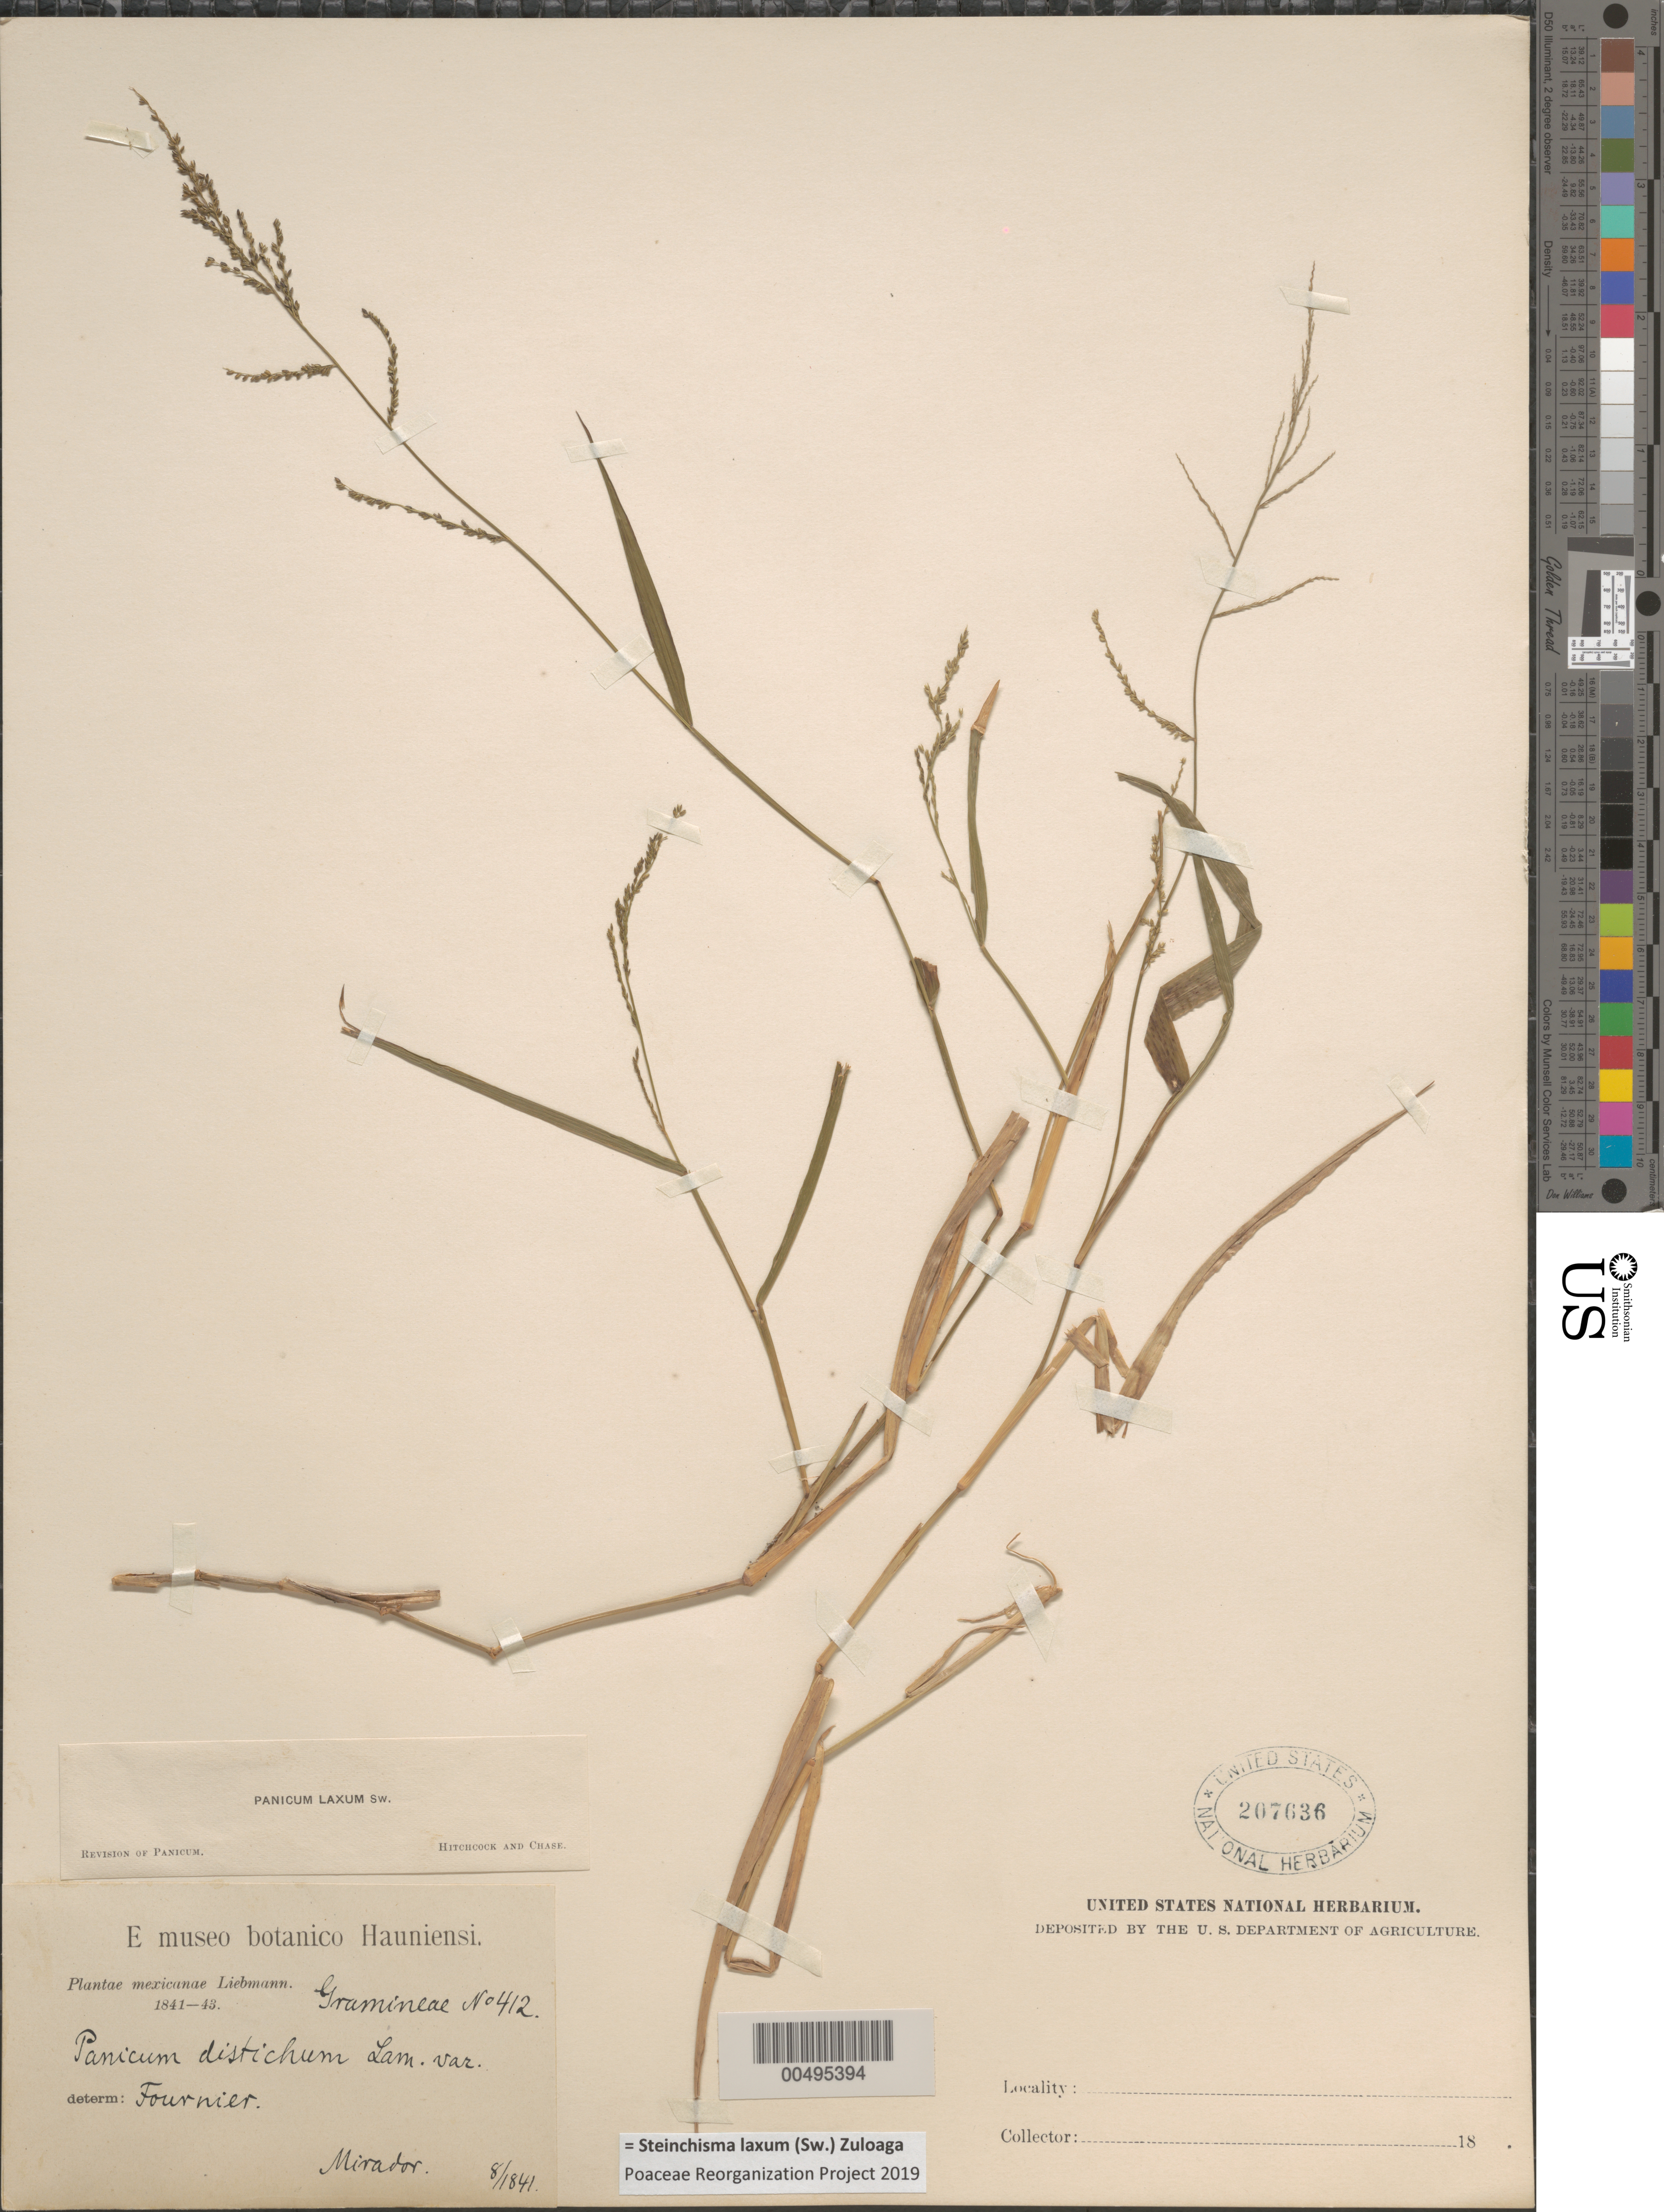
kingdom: Plantae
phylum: Tracheophyta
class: Liliopsida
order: Poales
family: Poaceae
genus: Panicum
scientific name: Panicum laxum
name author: Sw.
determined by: Hitchcock, A. S.; Chase, [M.] A.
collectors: F. M. Liebmann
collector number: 412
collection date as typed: Aug 1841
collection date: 1841-08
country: Mexico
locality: Mirador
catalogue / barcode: US 207636